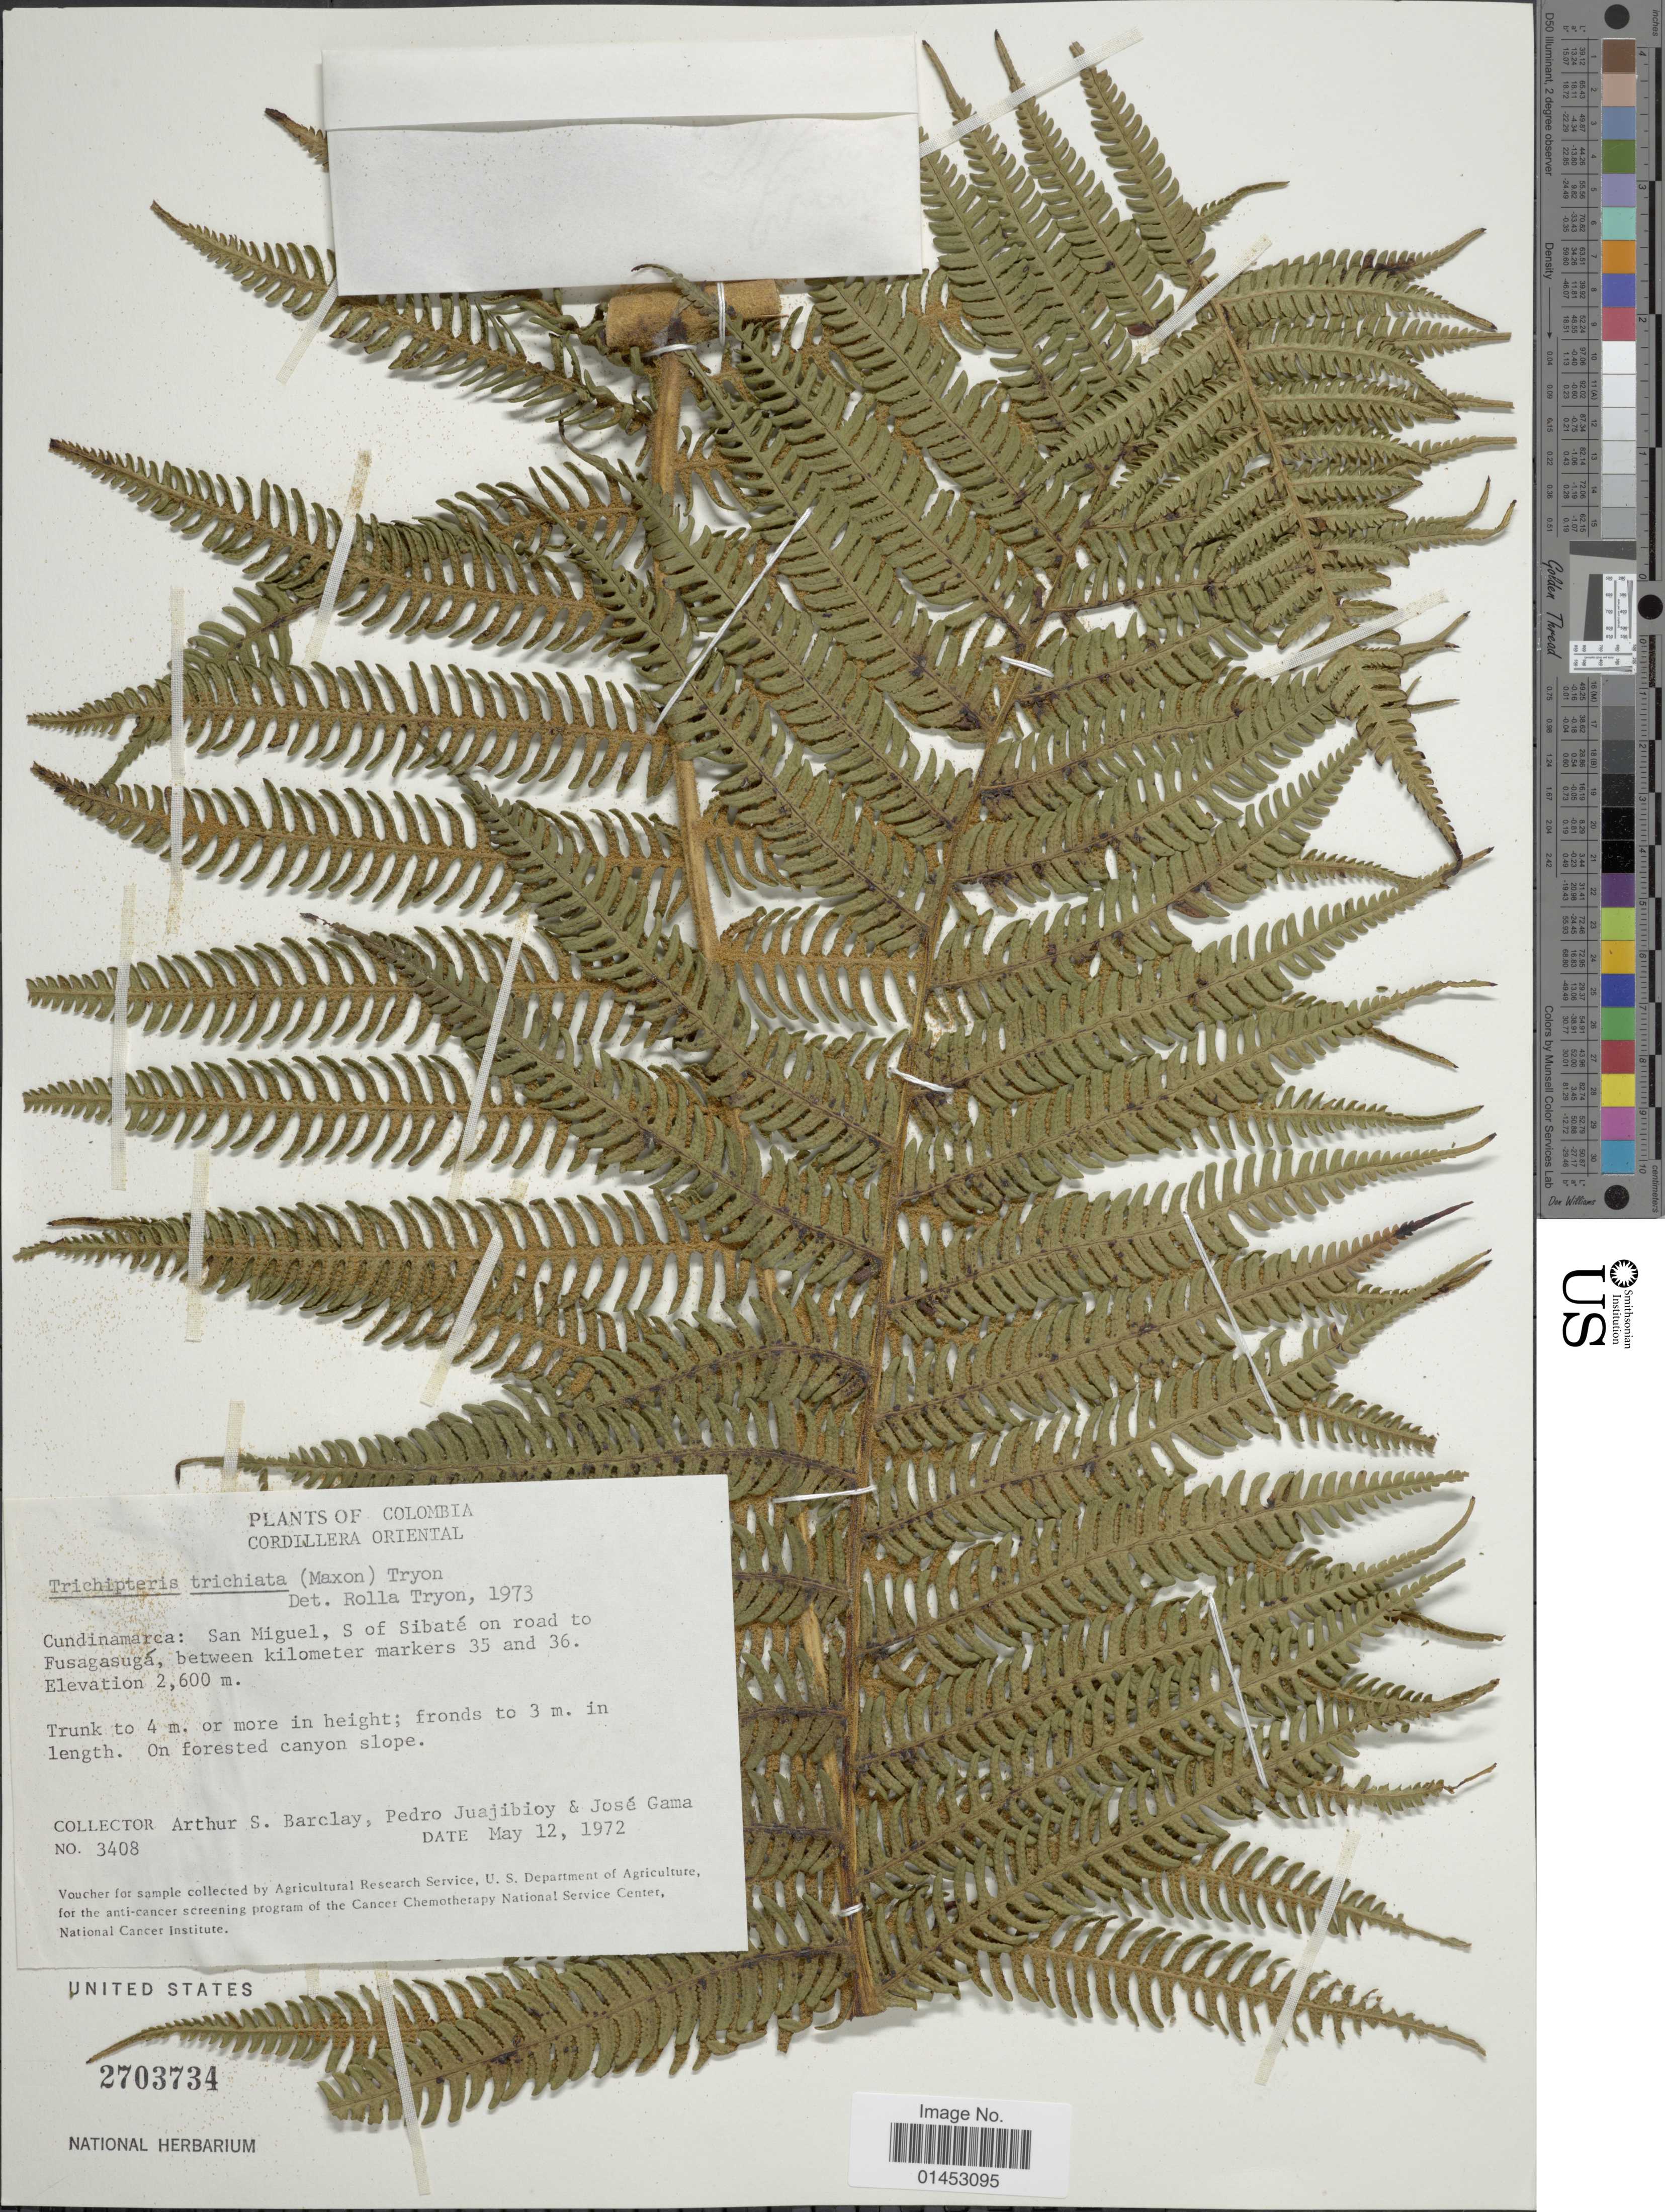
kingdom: Plantae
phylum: Tracheophyta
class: Polypodiopsida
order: Cyatheales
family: Cyatheaceae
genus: Cyathea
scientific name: Cyathea trichiata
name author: (Maxon) Domin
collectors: A. S. Barclay, P. Juajibioy & J. Gama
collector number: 3408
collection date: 1972-05-12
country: Colombia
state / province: Cundinamarca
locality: Cordillera Oriental, Cundinamarca: San Miguel, S of Sibatá on road to Fusagasugá, between kilometer markers 35 and 36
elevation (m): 2600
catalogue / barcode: US 2703734